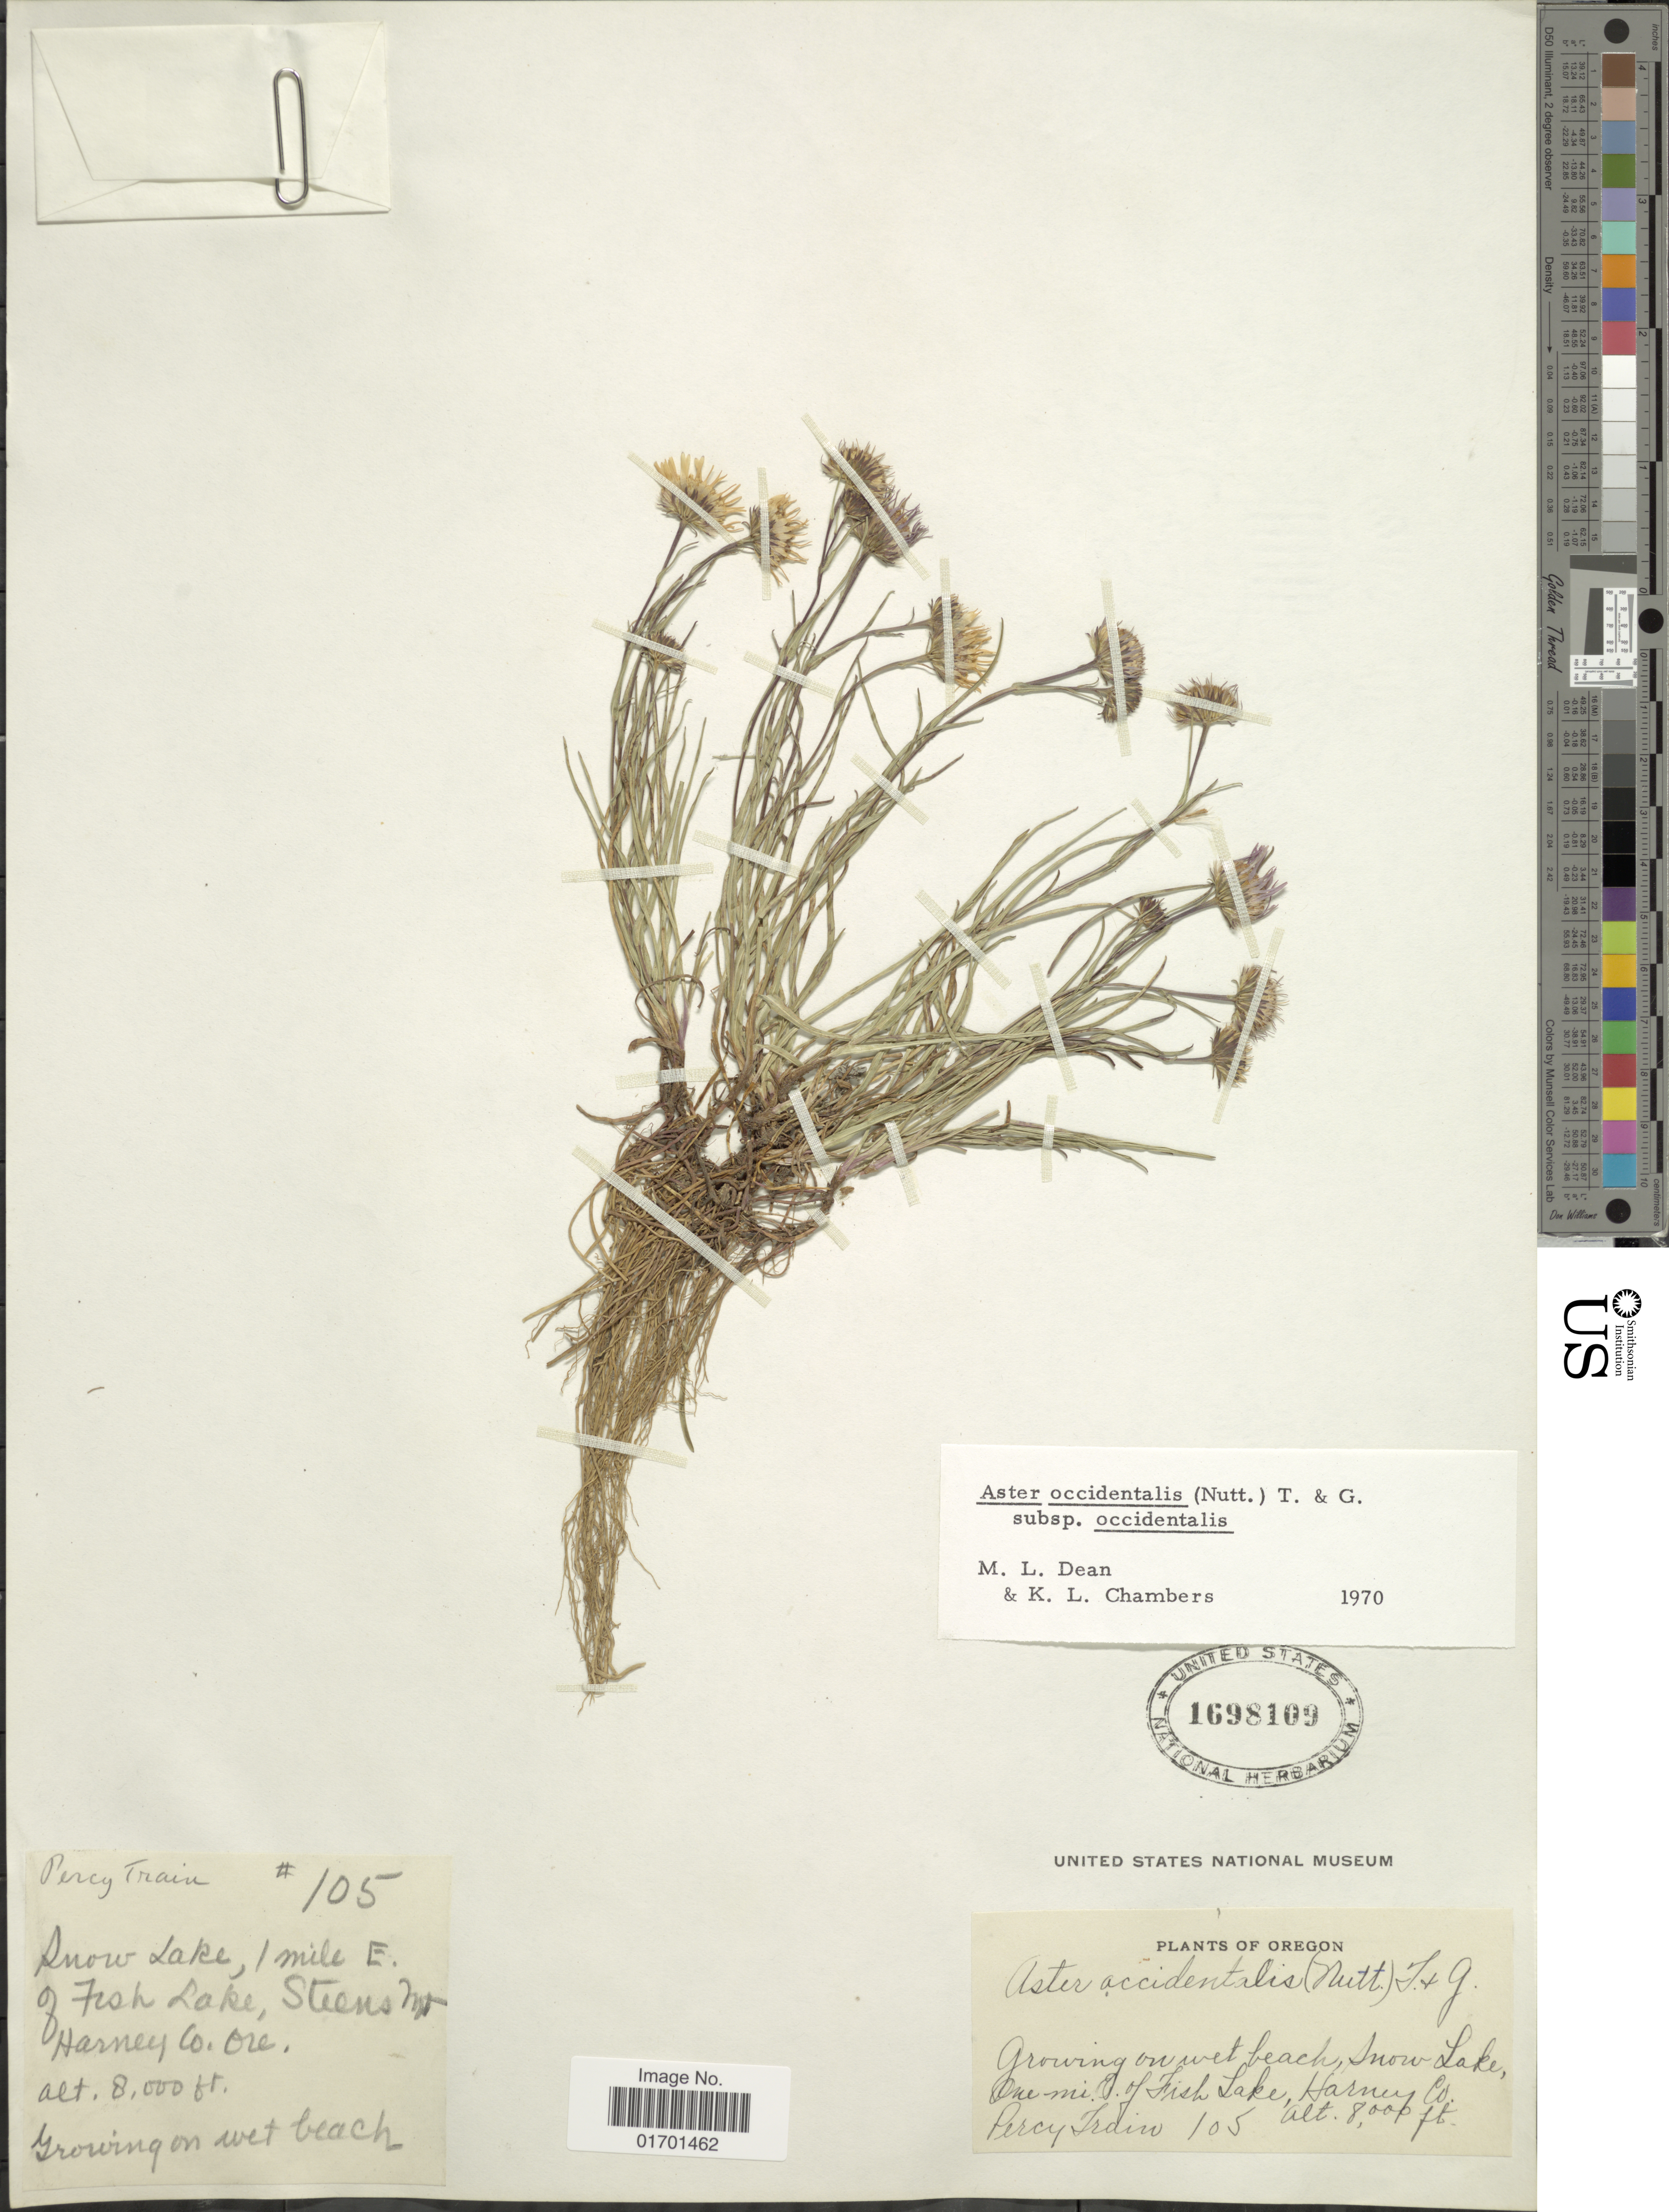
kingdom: Plantae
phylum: Tracheophyta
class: Magnoliopsida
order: Asterales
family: Asteraceae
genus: Symphyotrichum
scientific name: Symphyotrichum spathulatum var. spathulatum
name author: (Lindl.) G.L. Nesom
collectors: P. Train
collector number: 105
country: United States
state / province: Oregon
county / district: Harney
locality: Snow Lake, 1 mile E. of Fish Lake, Steens Mts, Harney Co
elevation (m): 2438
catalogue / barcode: US 1698109